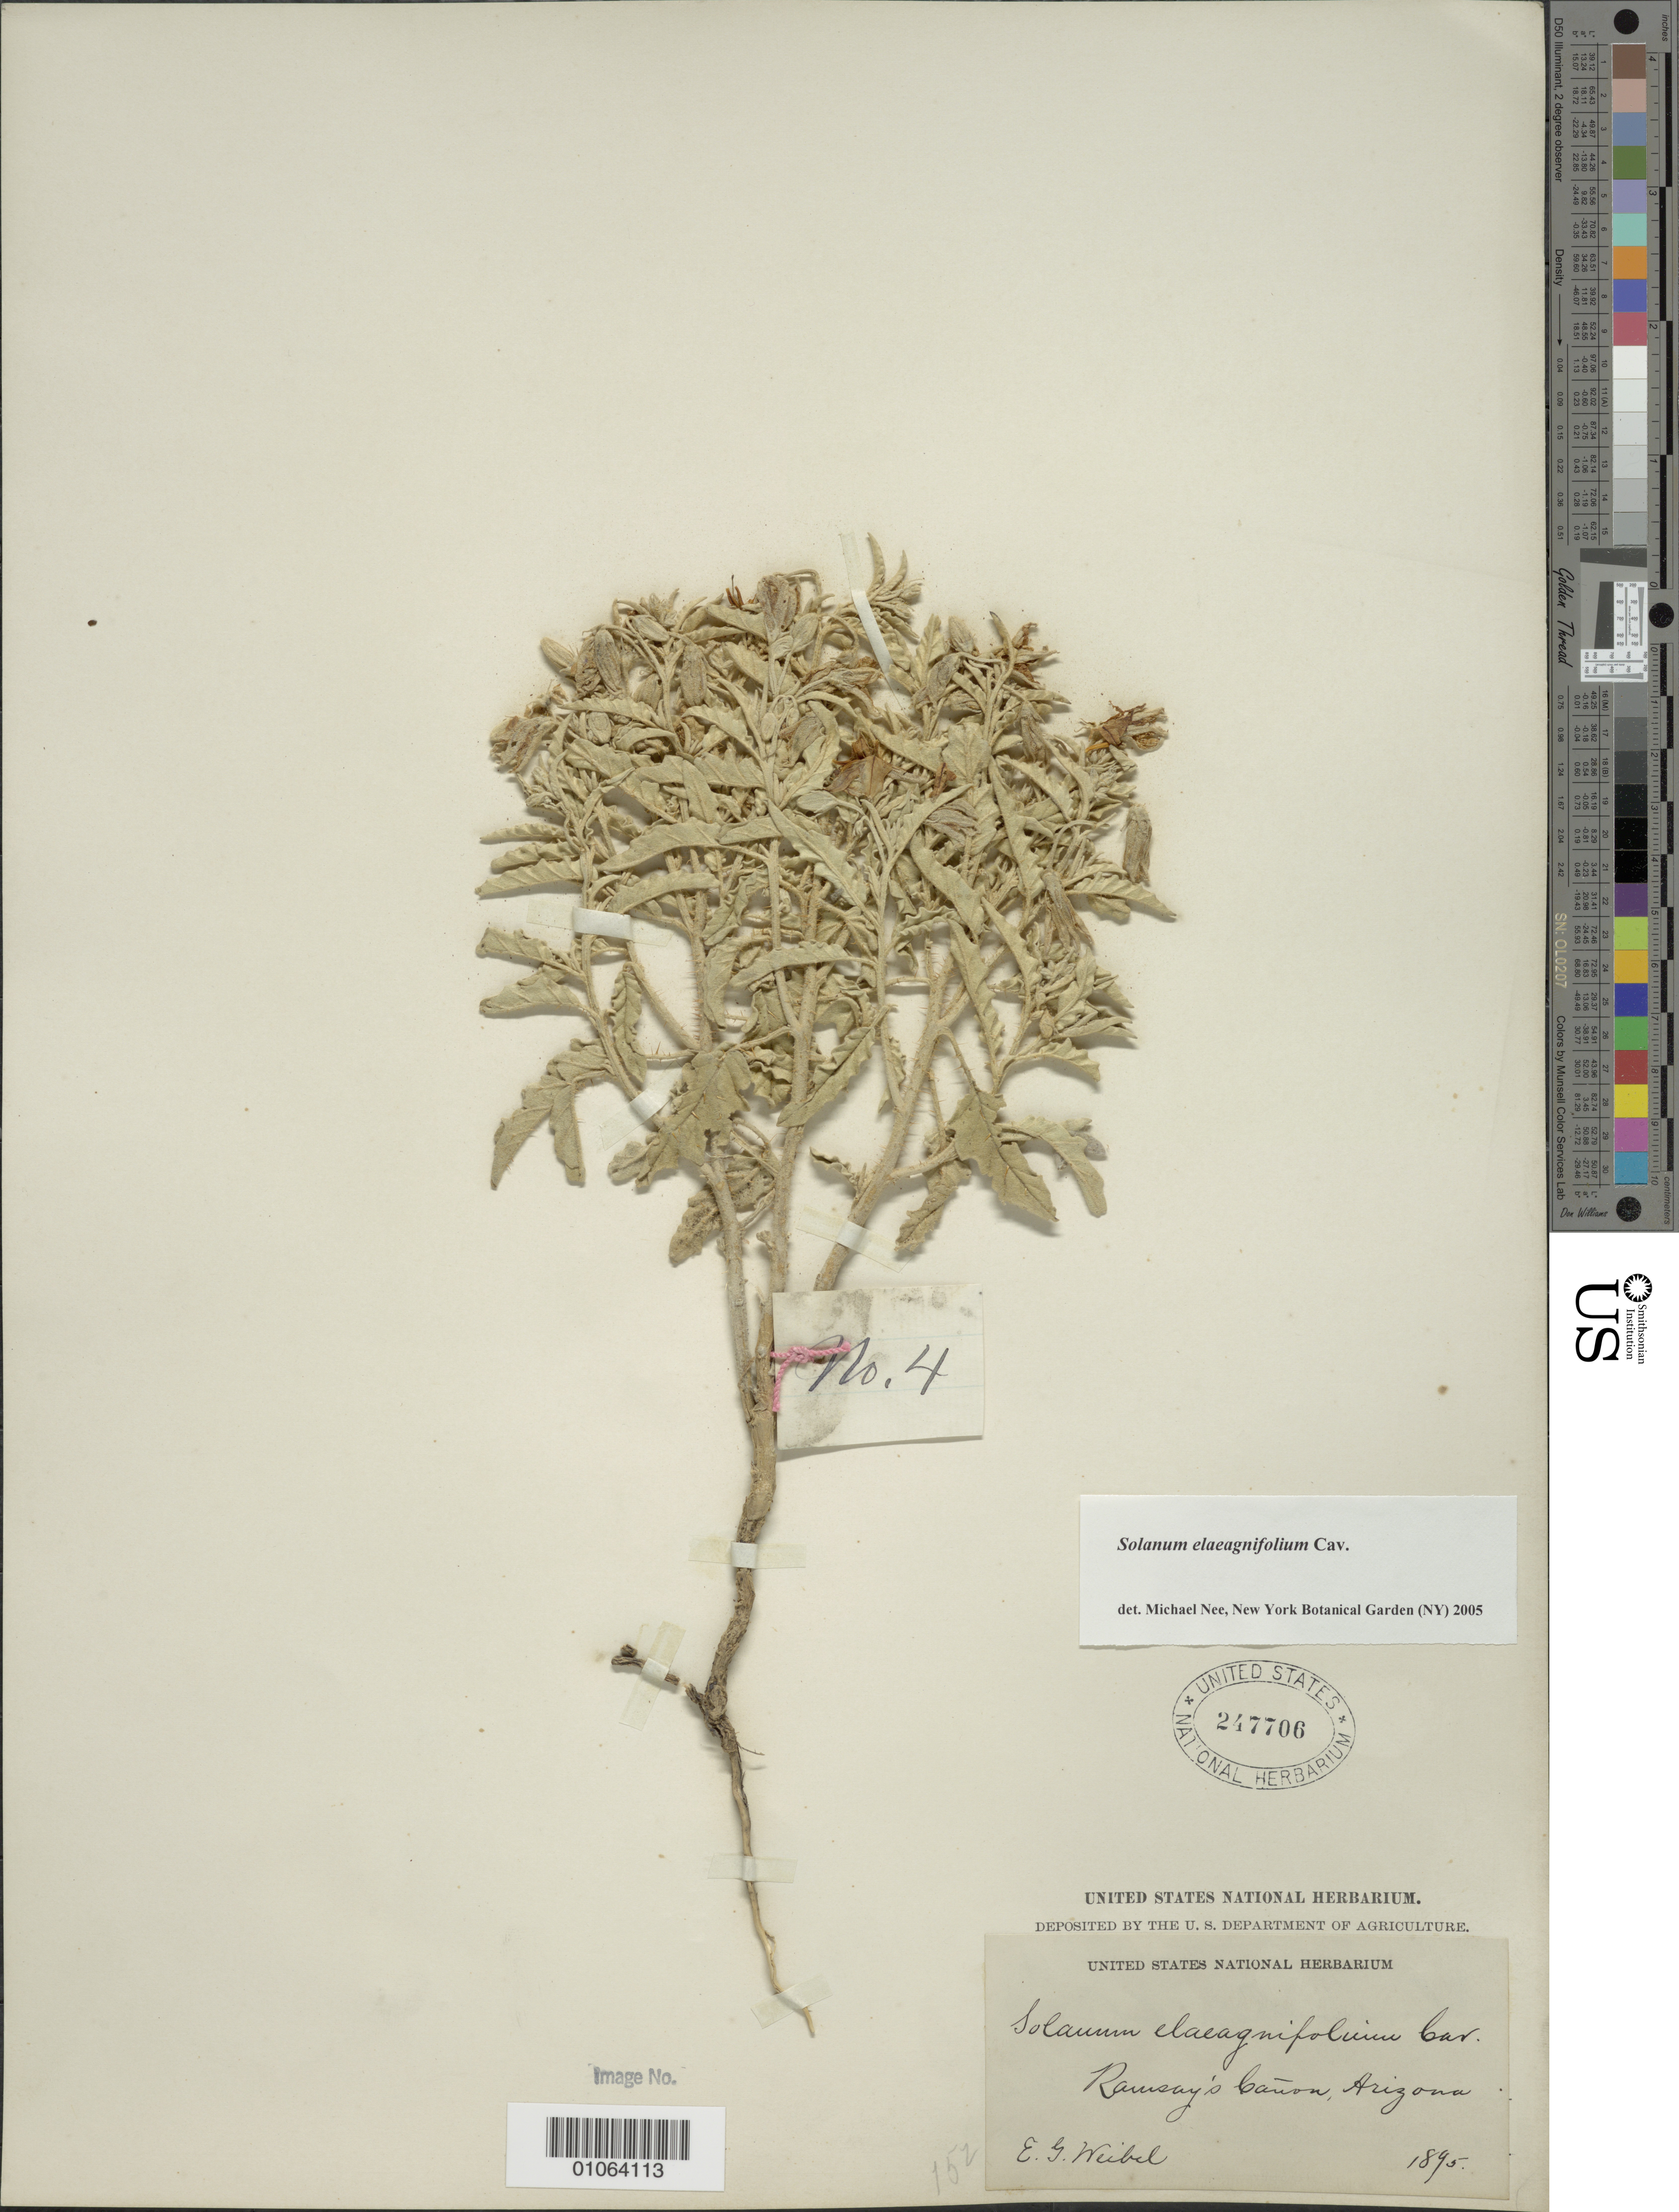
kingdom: Plantae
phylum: Tracheophyta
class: Magnoliopsida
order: Solanales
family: Solanaceae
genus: Solanum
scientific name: Solanum elaeagnifolium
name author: Cav.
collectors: E. Weibel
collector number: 4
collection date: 1895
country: United States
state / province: Arizona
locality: Ramsay's Cañon.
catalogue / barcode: US 247706